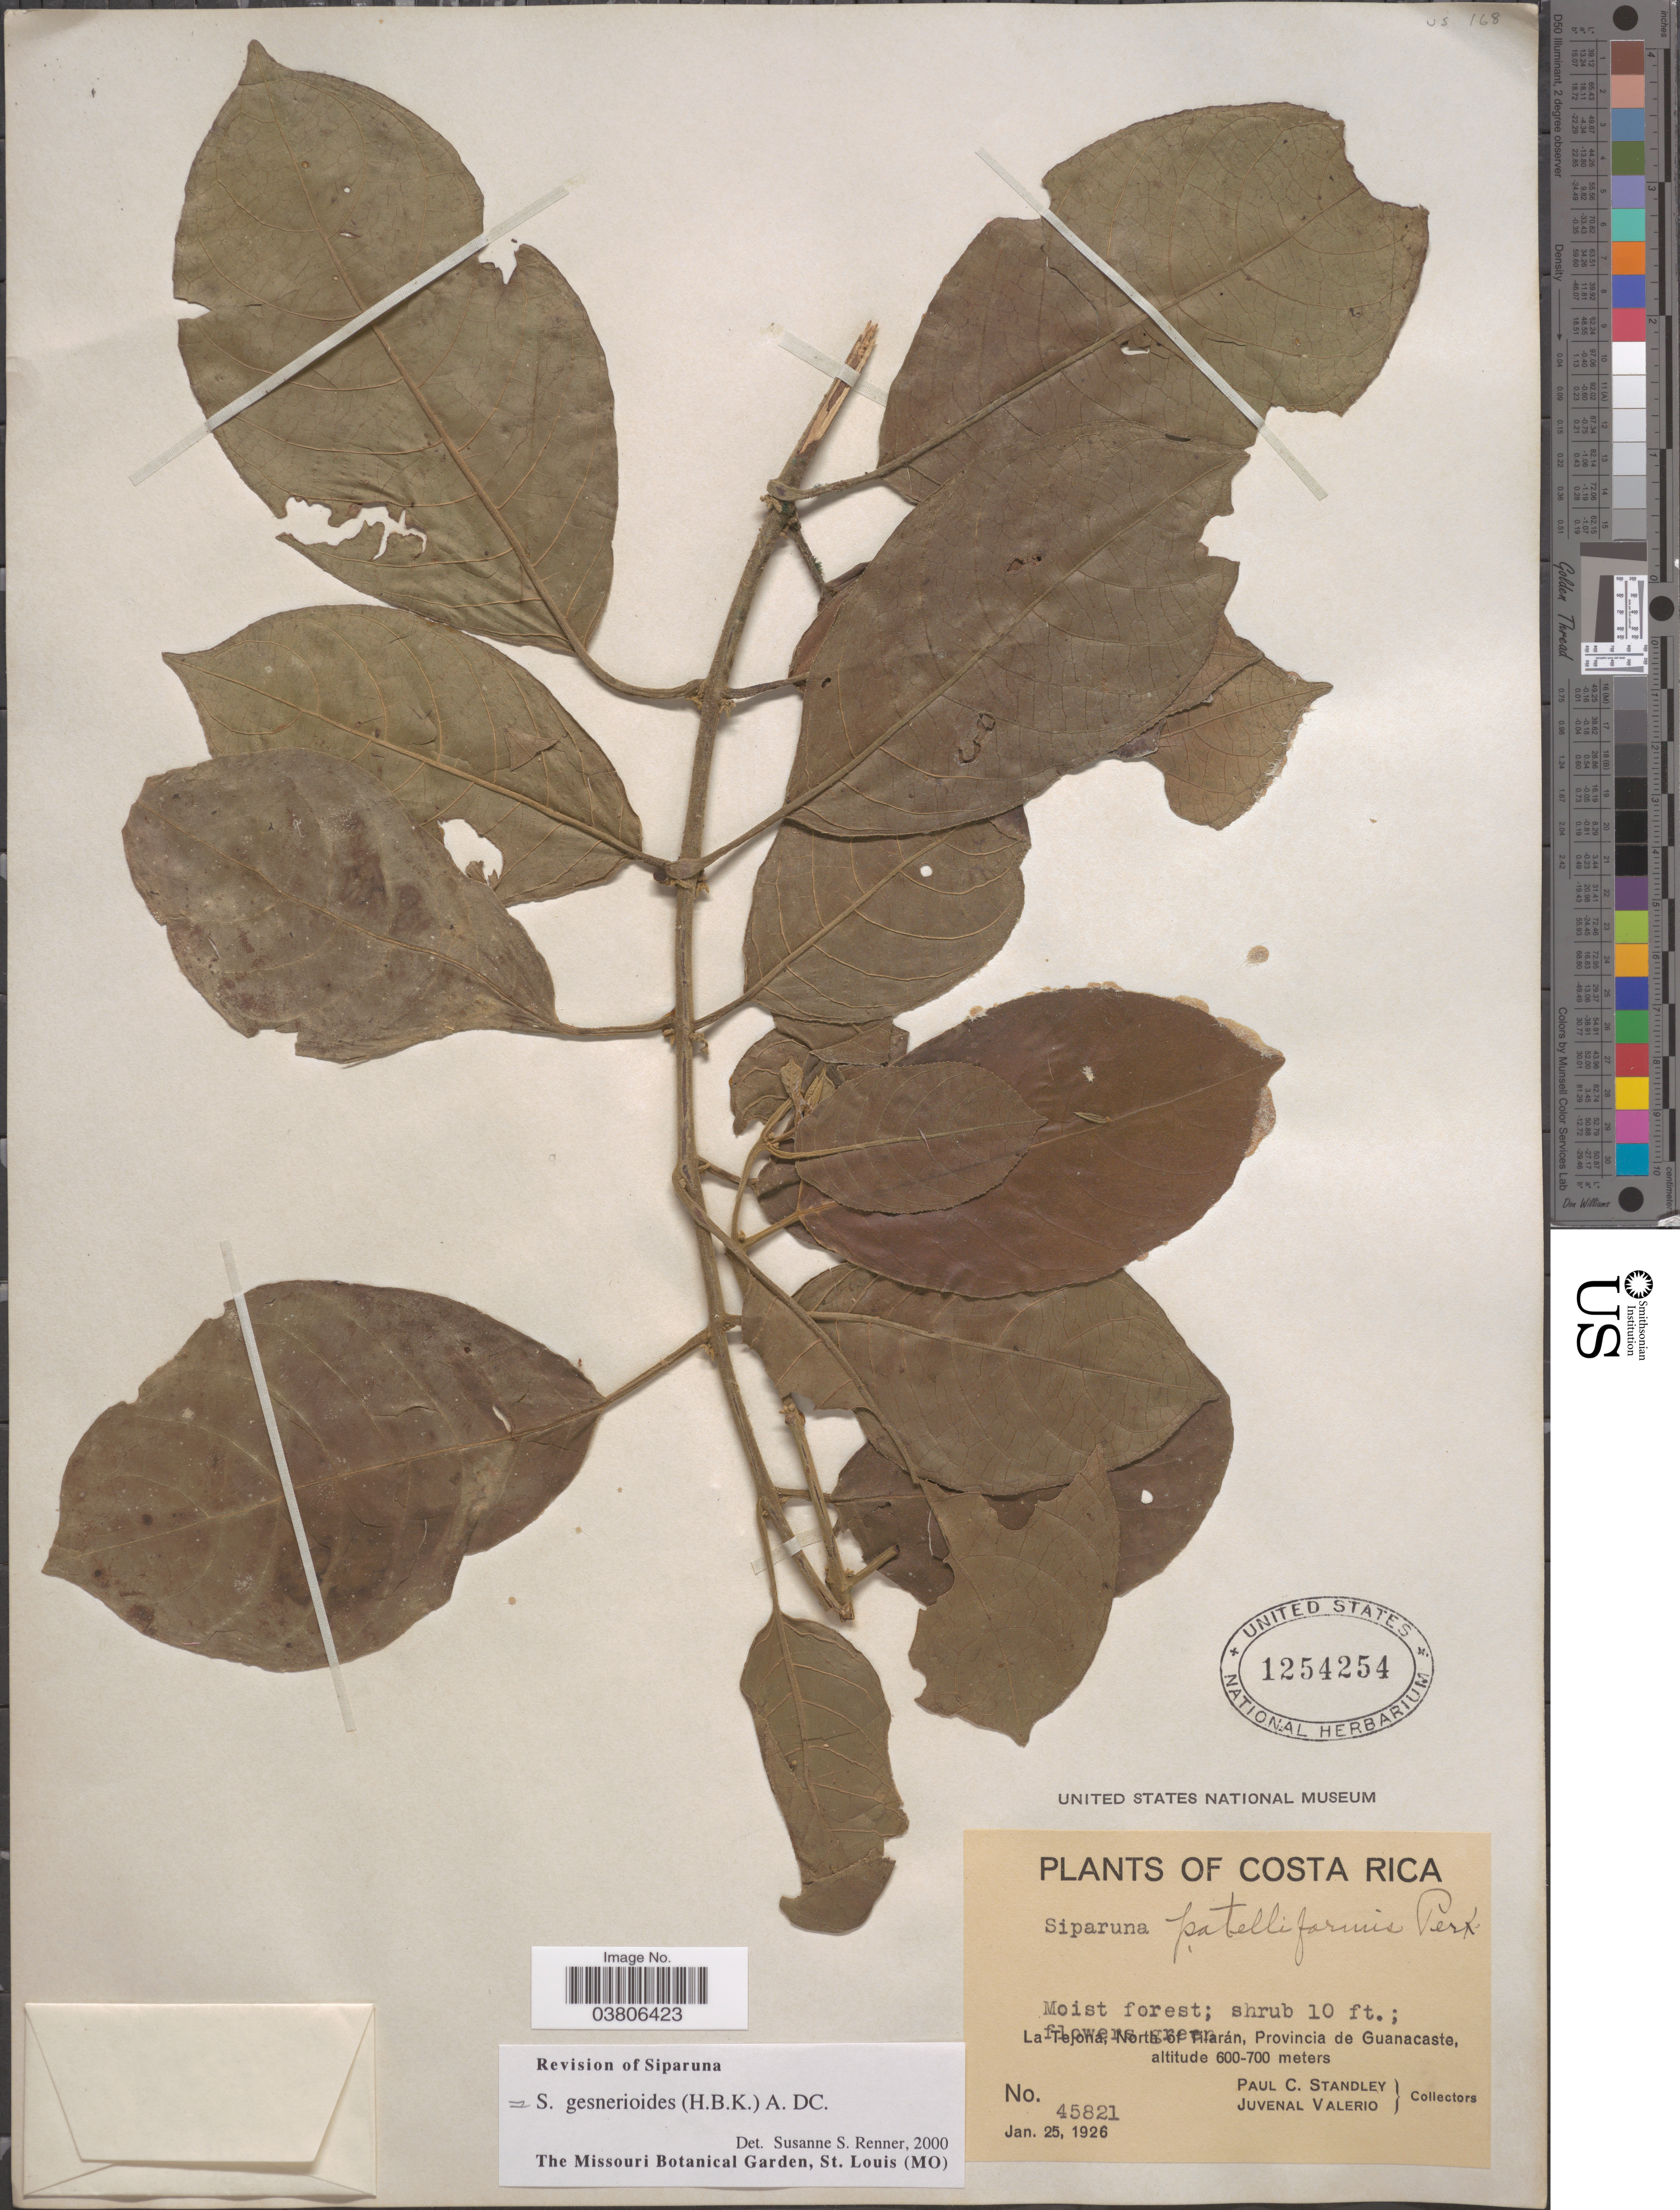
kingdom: Plantae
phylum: Tracheophyta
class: Magnoliopsida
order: Laurales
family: Siparunaceae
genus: Siparuna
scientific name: Siparuna gesnerioides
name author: (Kunth) A. DC.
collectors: P. C. Standley & J. Valerio R.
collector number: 45821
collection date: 1926-01-25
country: Costa Rica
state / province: Guanacaste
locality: La Tejona, North of Tilarán.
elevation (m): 600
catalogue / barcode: US 1254254